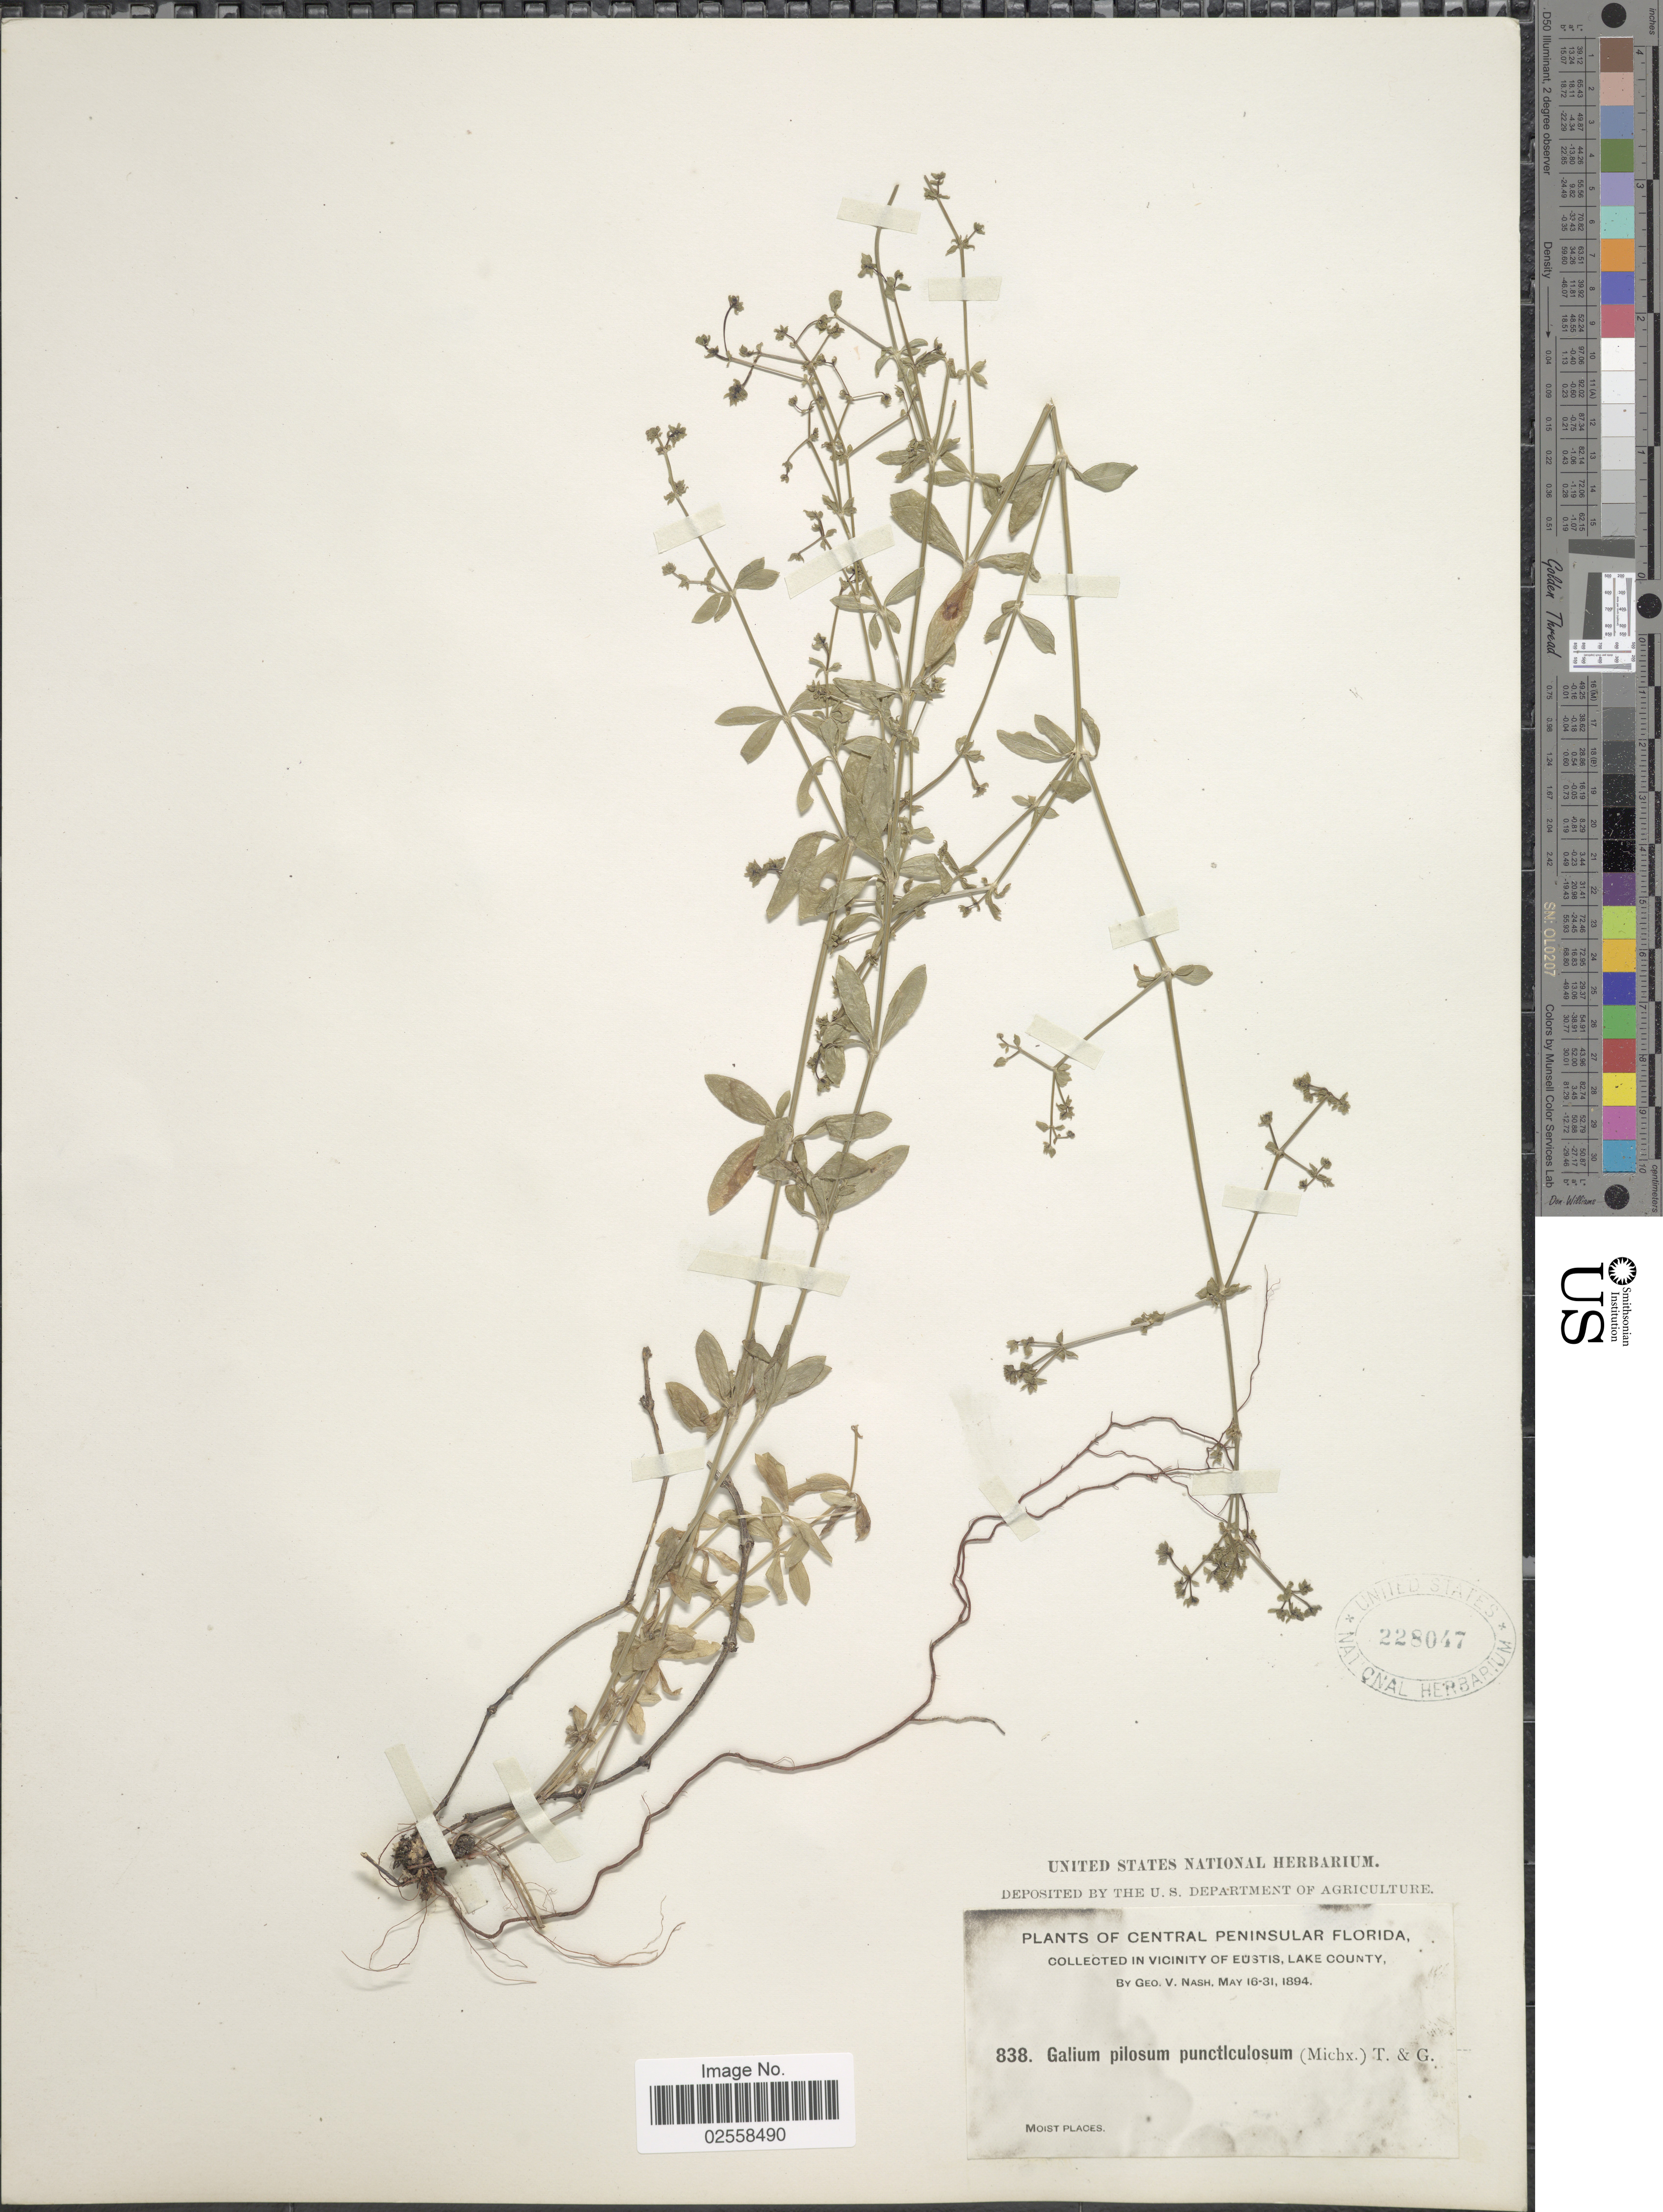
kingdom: Plantae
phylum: Tracheophyta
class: Magnoliopsida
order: Gentianales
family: Rubiaceae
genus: Galium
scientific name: Galium pilosum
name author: Aiton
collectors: G. V. Nash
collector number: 838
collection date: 1894-05-16/1894-05-31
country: United States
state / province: Florida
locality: Central Peninsular Florida, vicinity of Eustis, Lake County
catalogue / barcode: US 228047